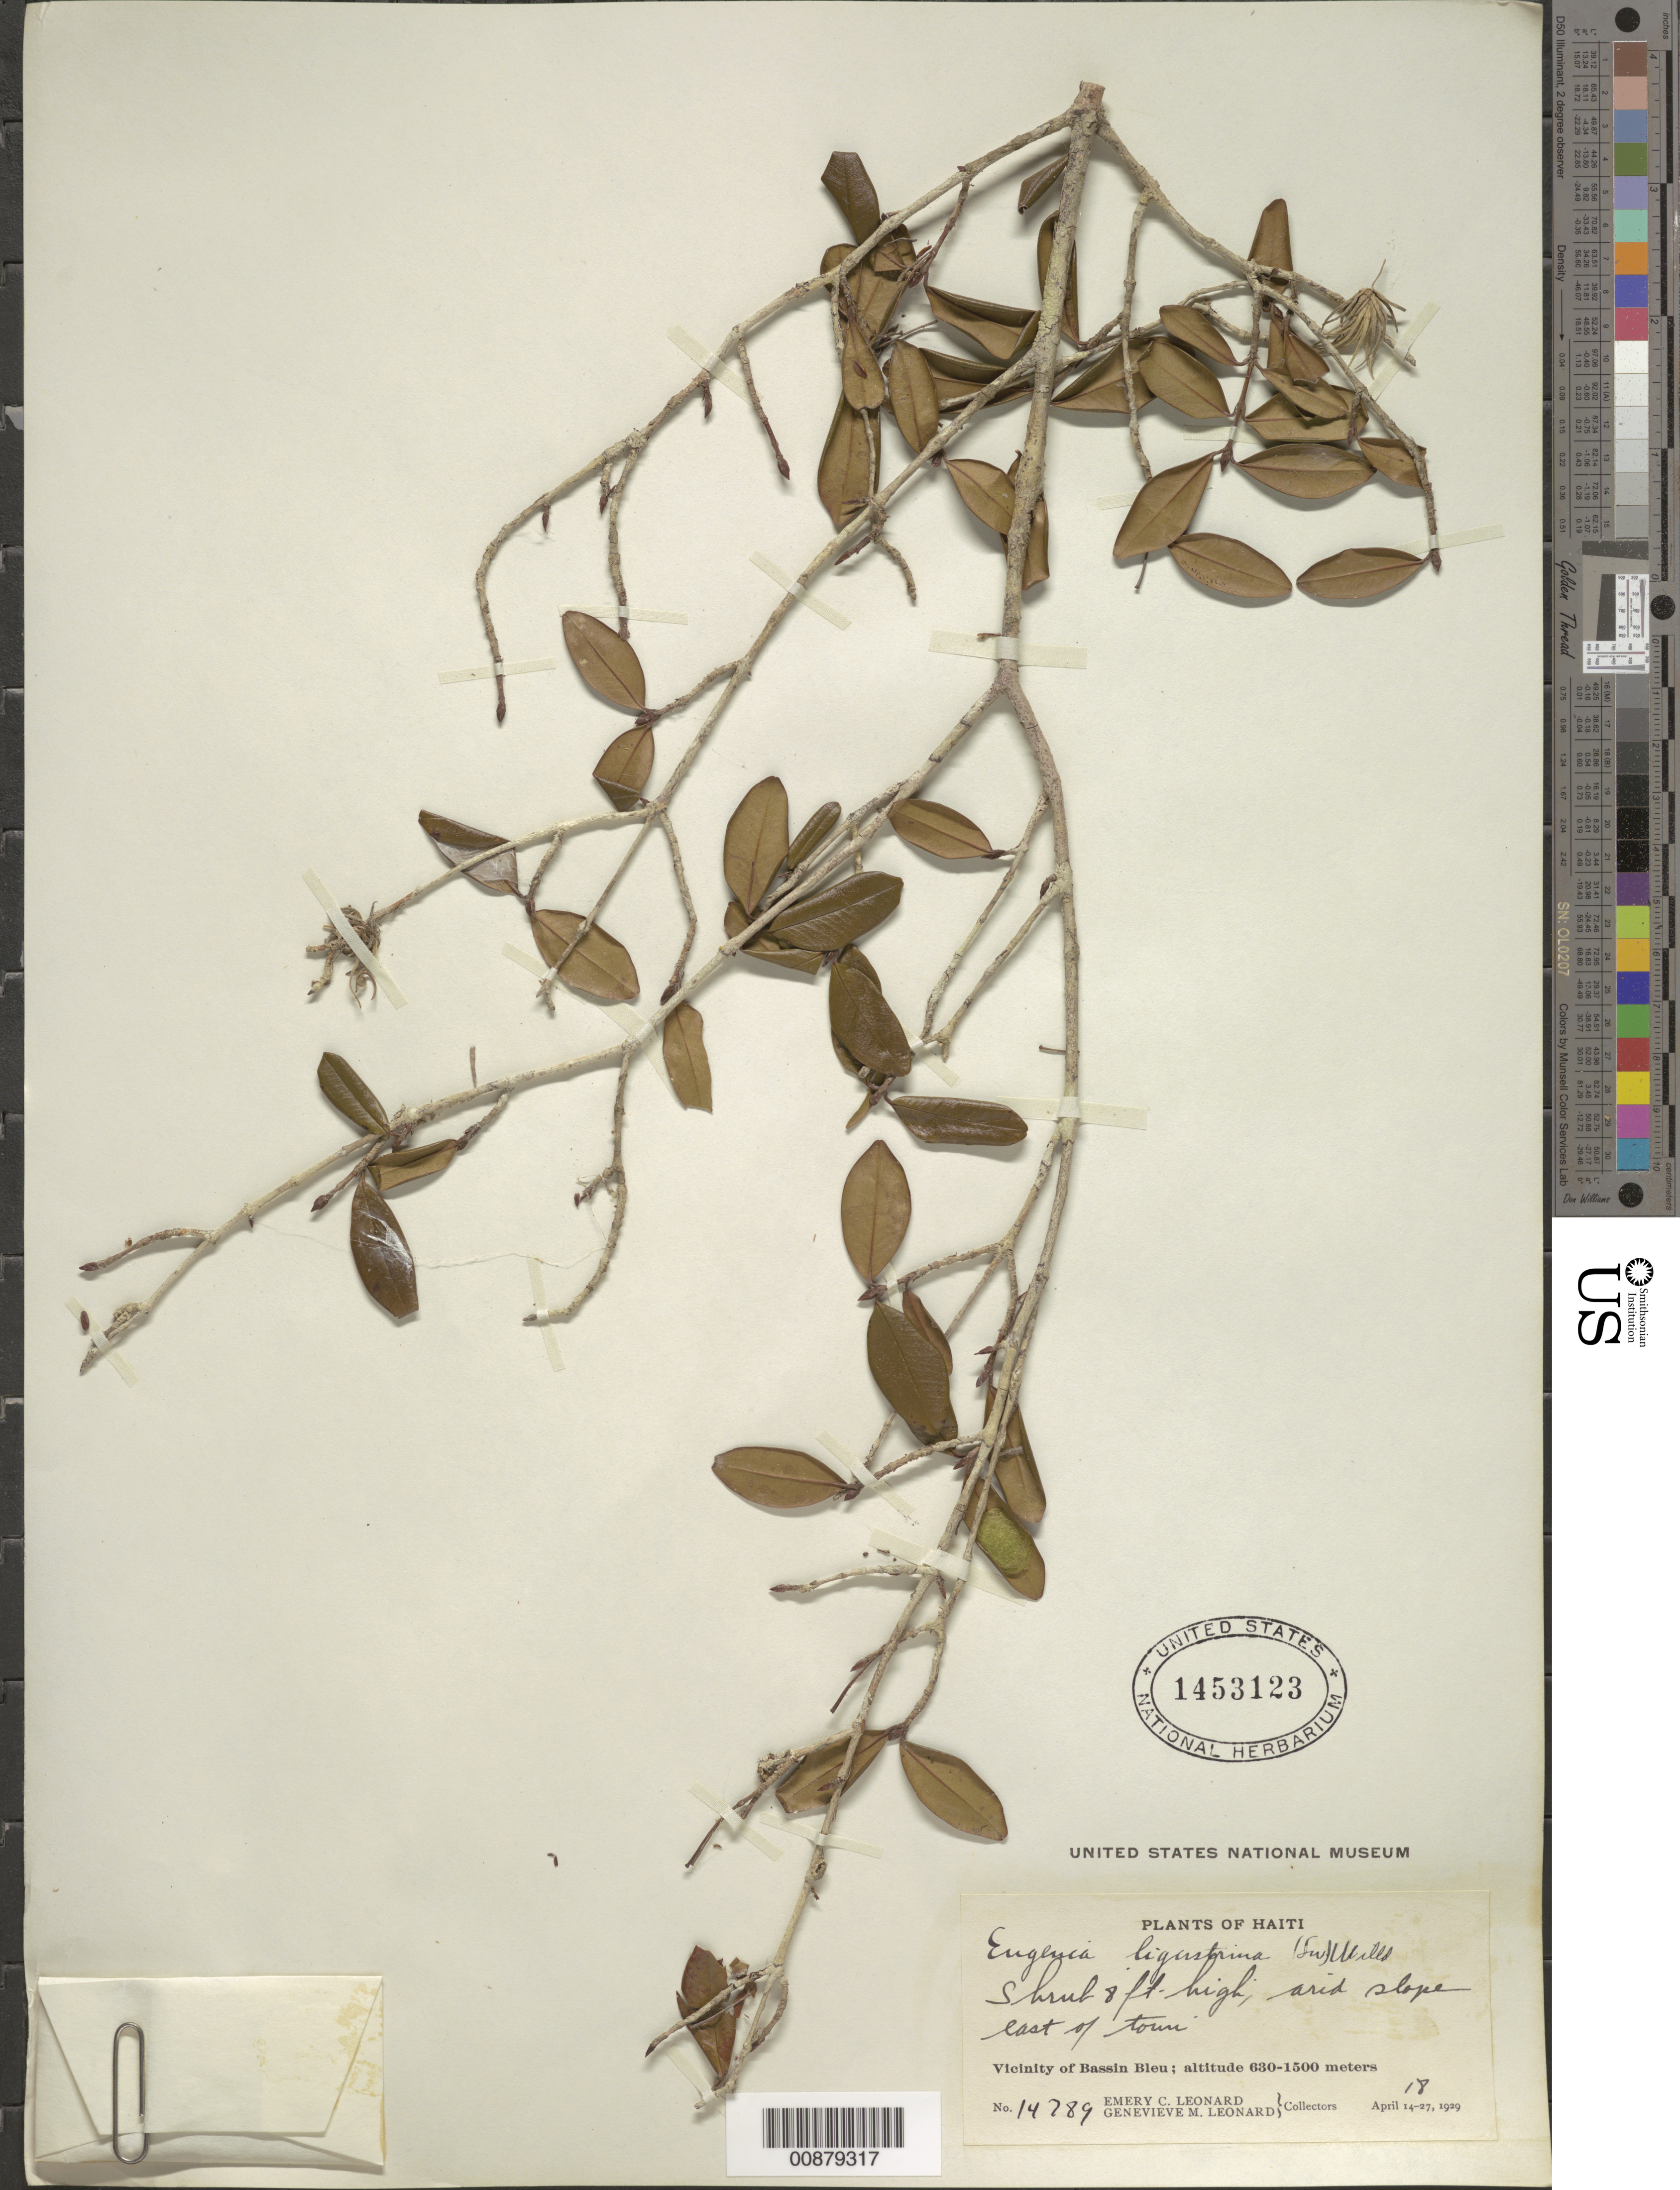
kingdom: Plantae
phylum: Tracheophyta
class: Magnoliopsida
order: Myrtales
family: Myrtaceae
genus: Eugenia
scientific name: Eugenia ligustrina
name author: (Sw.) Willd.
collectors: E. C. Leonard & G. M. Leonard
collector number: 14789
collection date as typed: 18 Apr 1929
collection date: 1929-04-18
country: Haiti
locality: Vicinity of Bassin Bleu, E of town.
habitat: Arid slope.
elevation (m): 630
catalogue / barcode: US 1453006